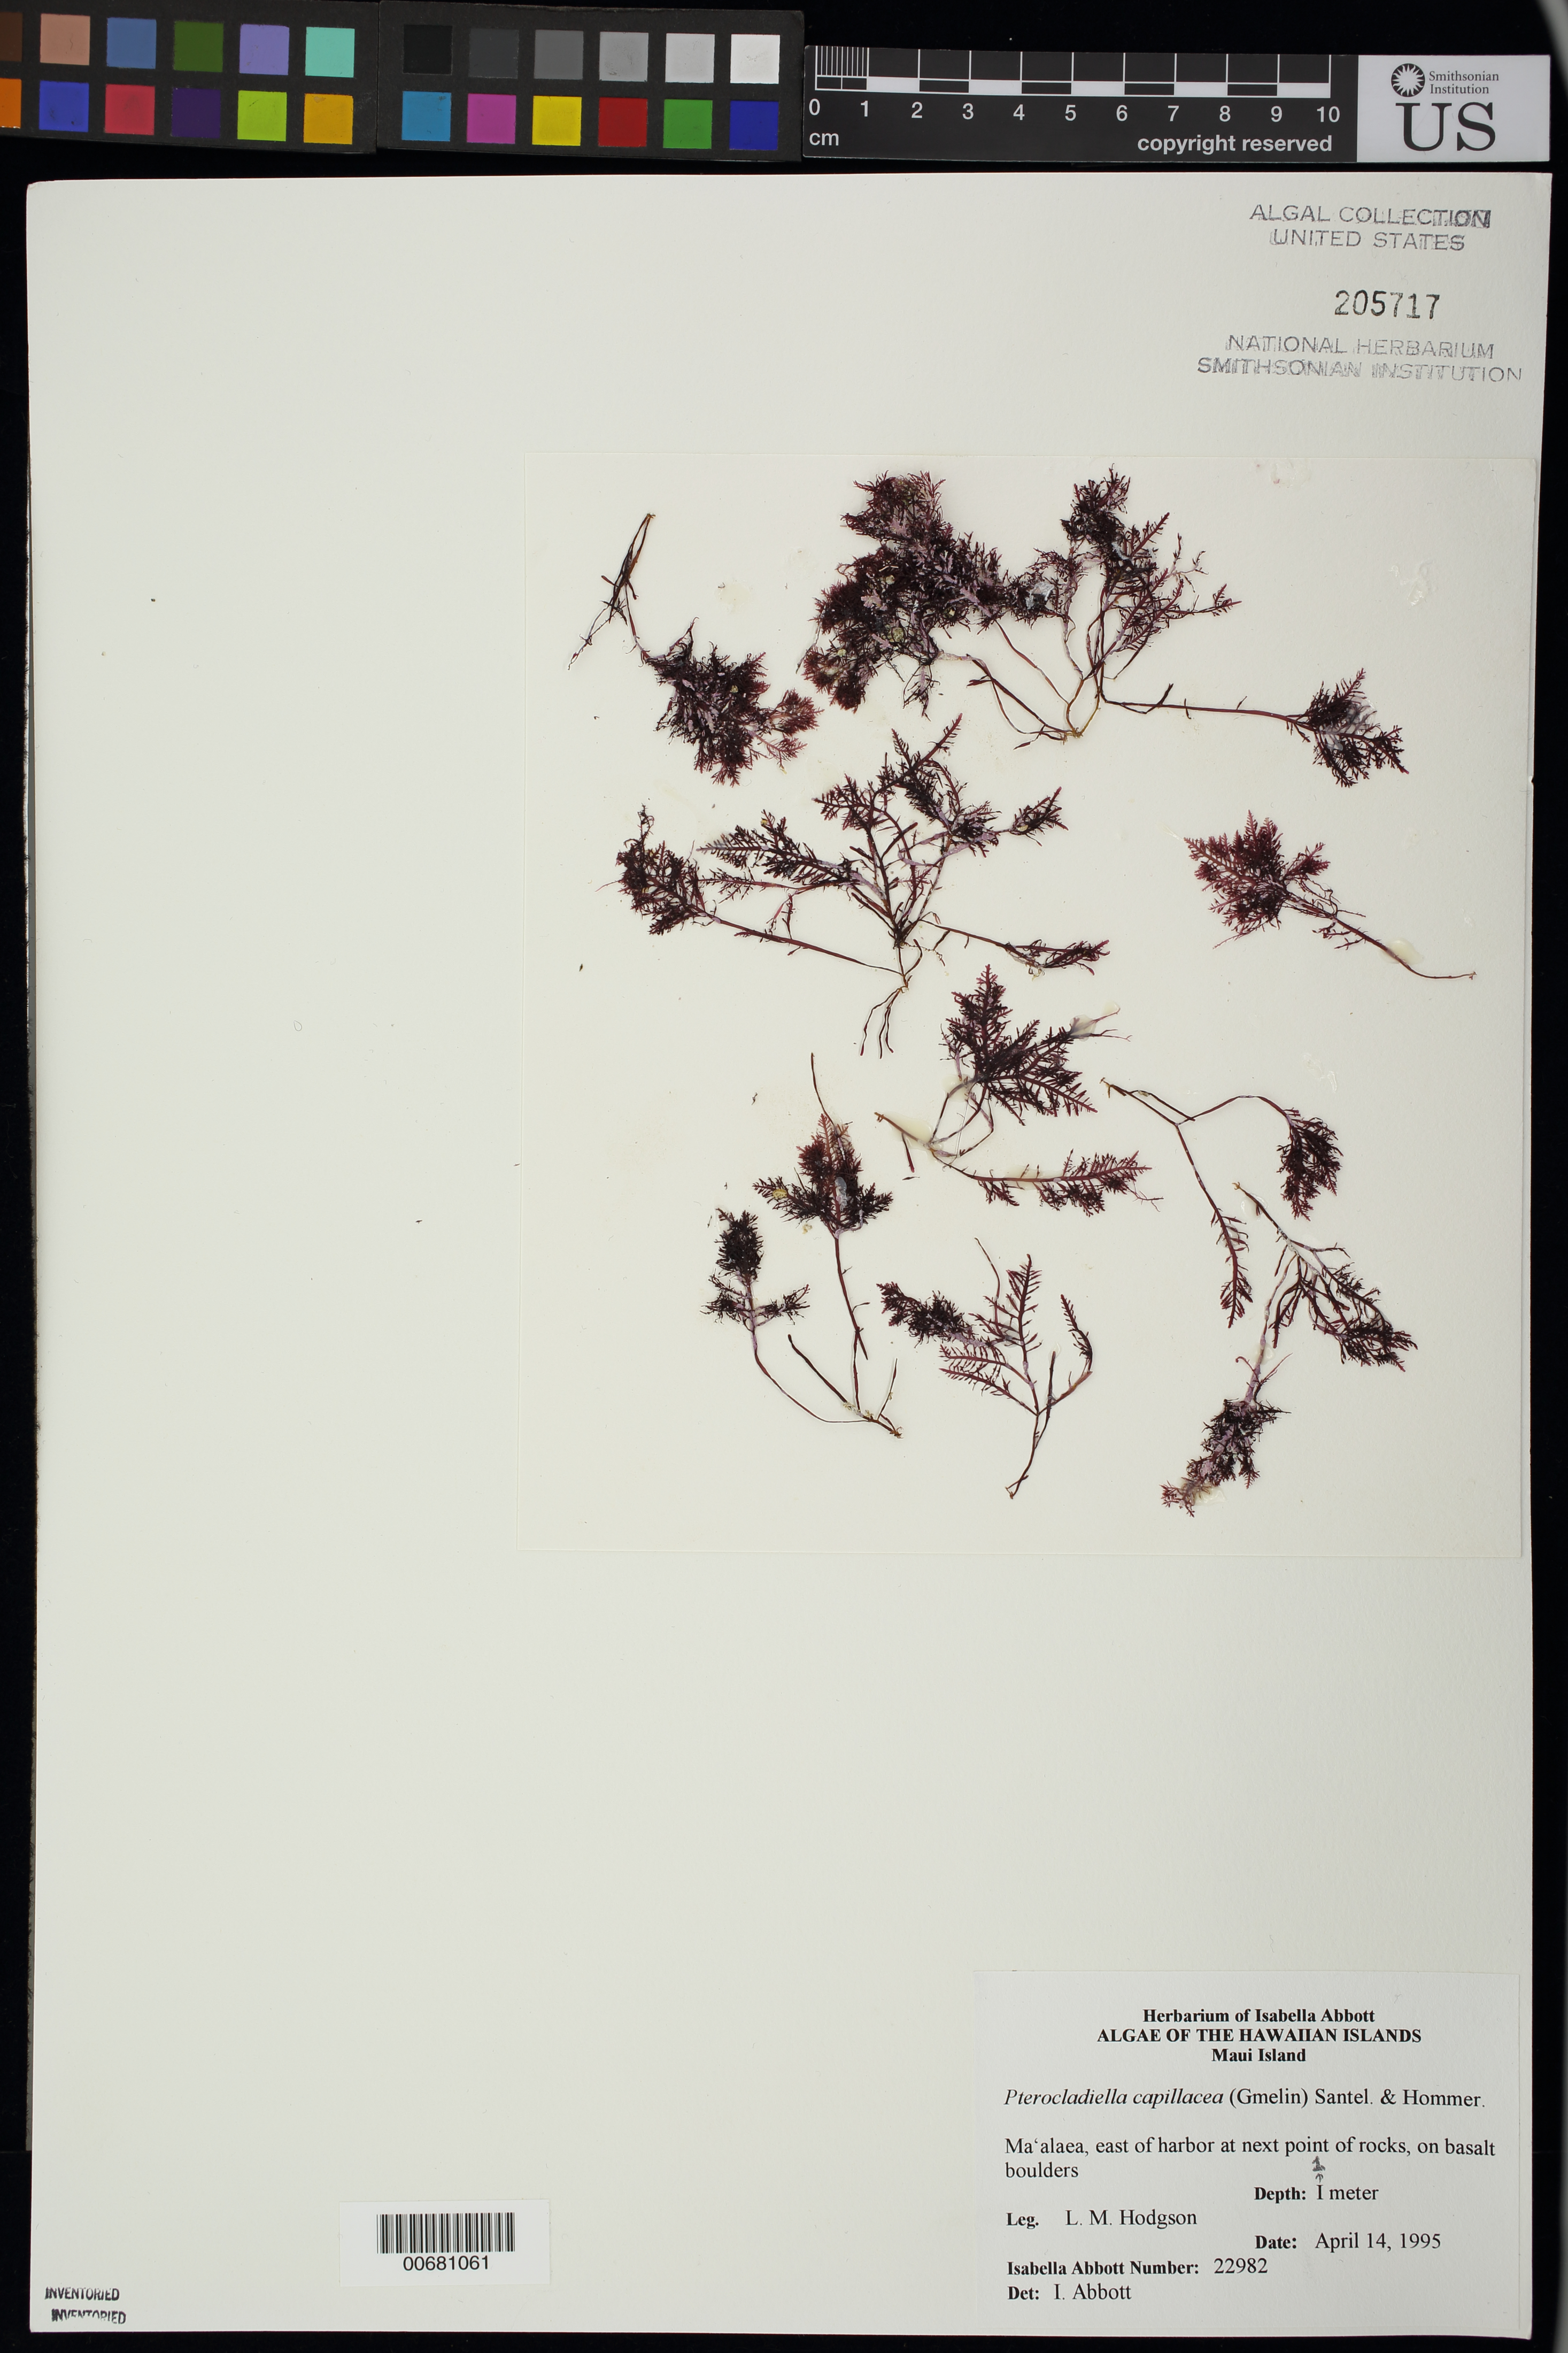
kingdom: Plantae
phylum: Rhodophyta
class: Florideophyceae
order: Gelidiales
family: Pterocladiaceae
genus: Pterocladiella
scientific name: Pterocladiella capillacea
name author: (S.G. Gmel.) Santelices & Hommers.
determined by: Algae name updating Project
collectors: L. M. Hodgson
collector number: IAA 22982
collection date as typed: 14 Apr 1995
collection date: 1995-04-14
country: United States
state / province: Hawaii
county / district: Maui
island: Maui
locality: Ma'alaea 1000 feet east of harbor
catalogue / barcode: US 205717